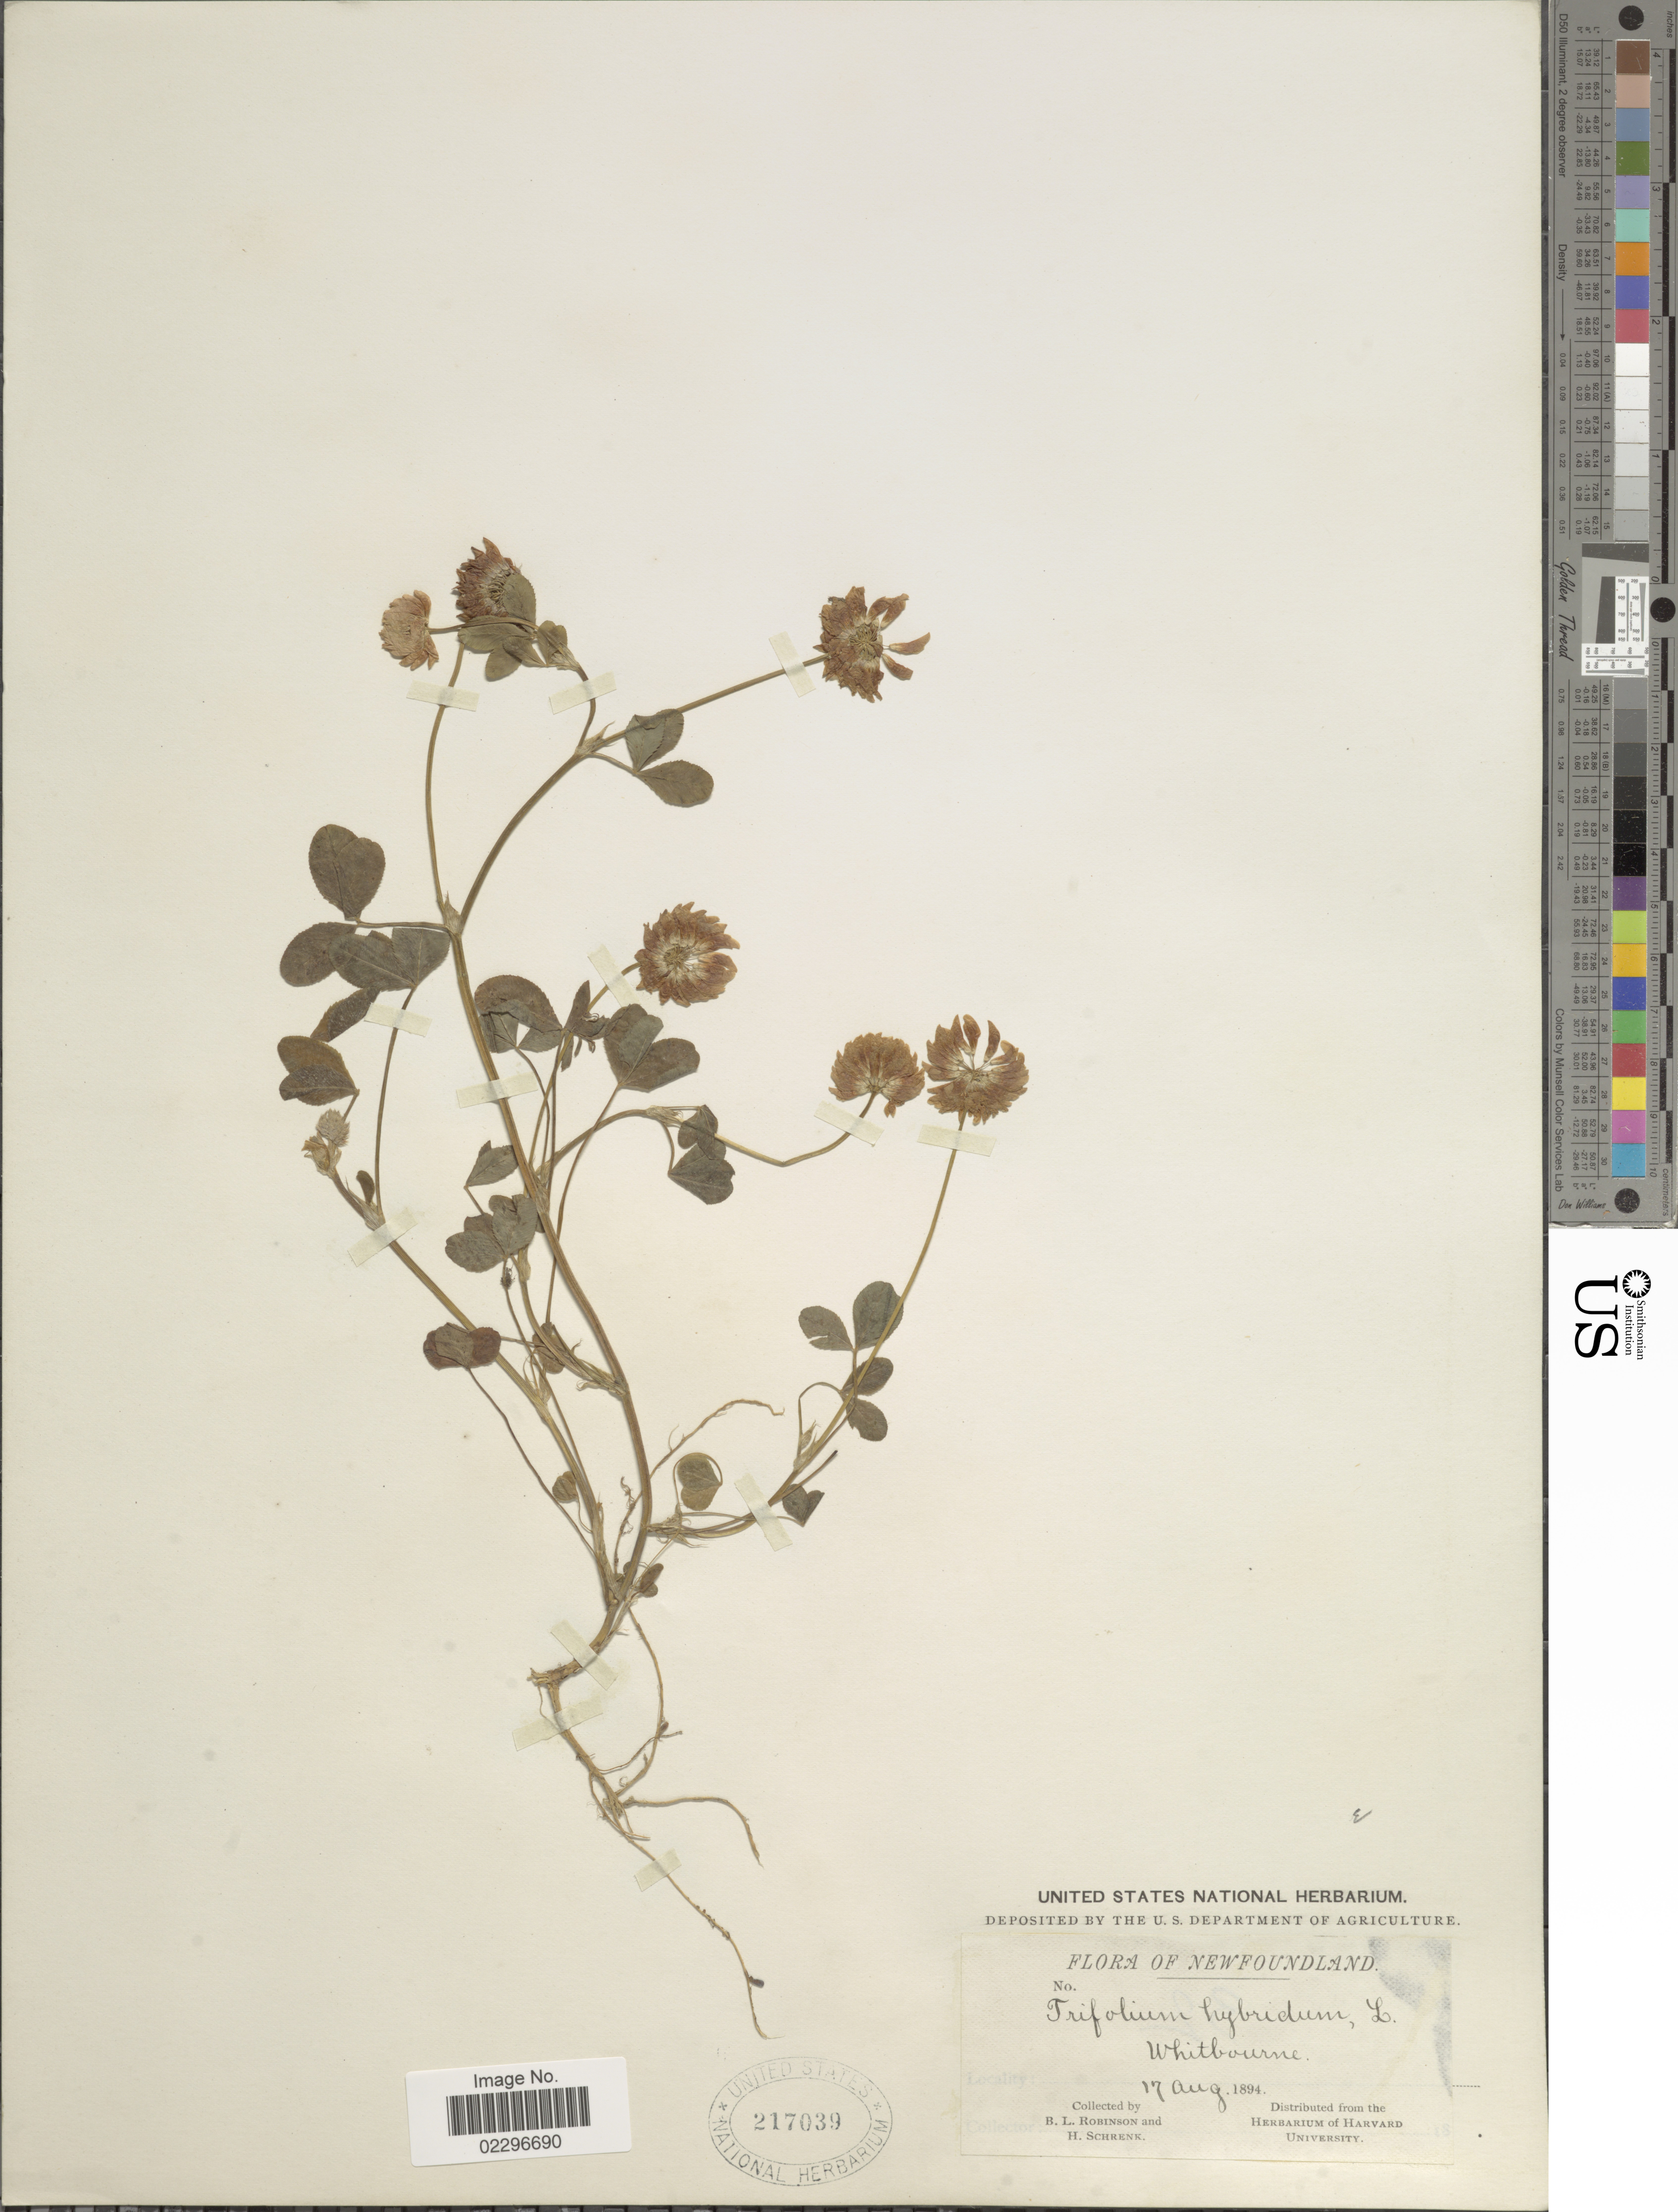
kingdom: Plantae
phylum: Tracheophyta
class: Magnoliopsida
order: Fabales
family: Fabaceae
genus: Trifolium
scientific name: Trifolium hybridum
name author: L.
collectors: B. L. Robinson & H. v. Schrenk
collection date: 1894-08-17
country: Canada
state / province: Newfoundland and Labrador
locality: Whitbourne.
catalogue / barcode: US 217039